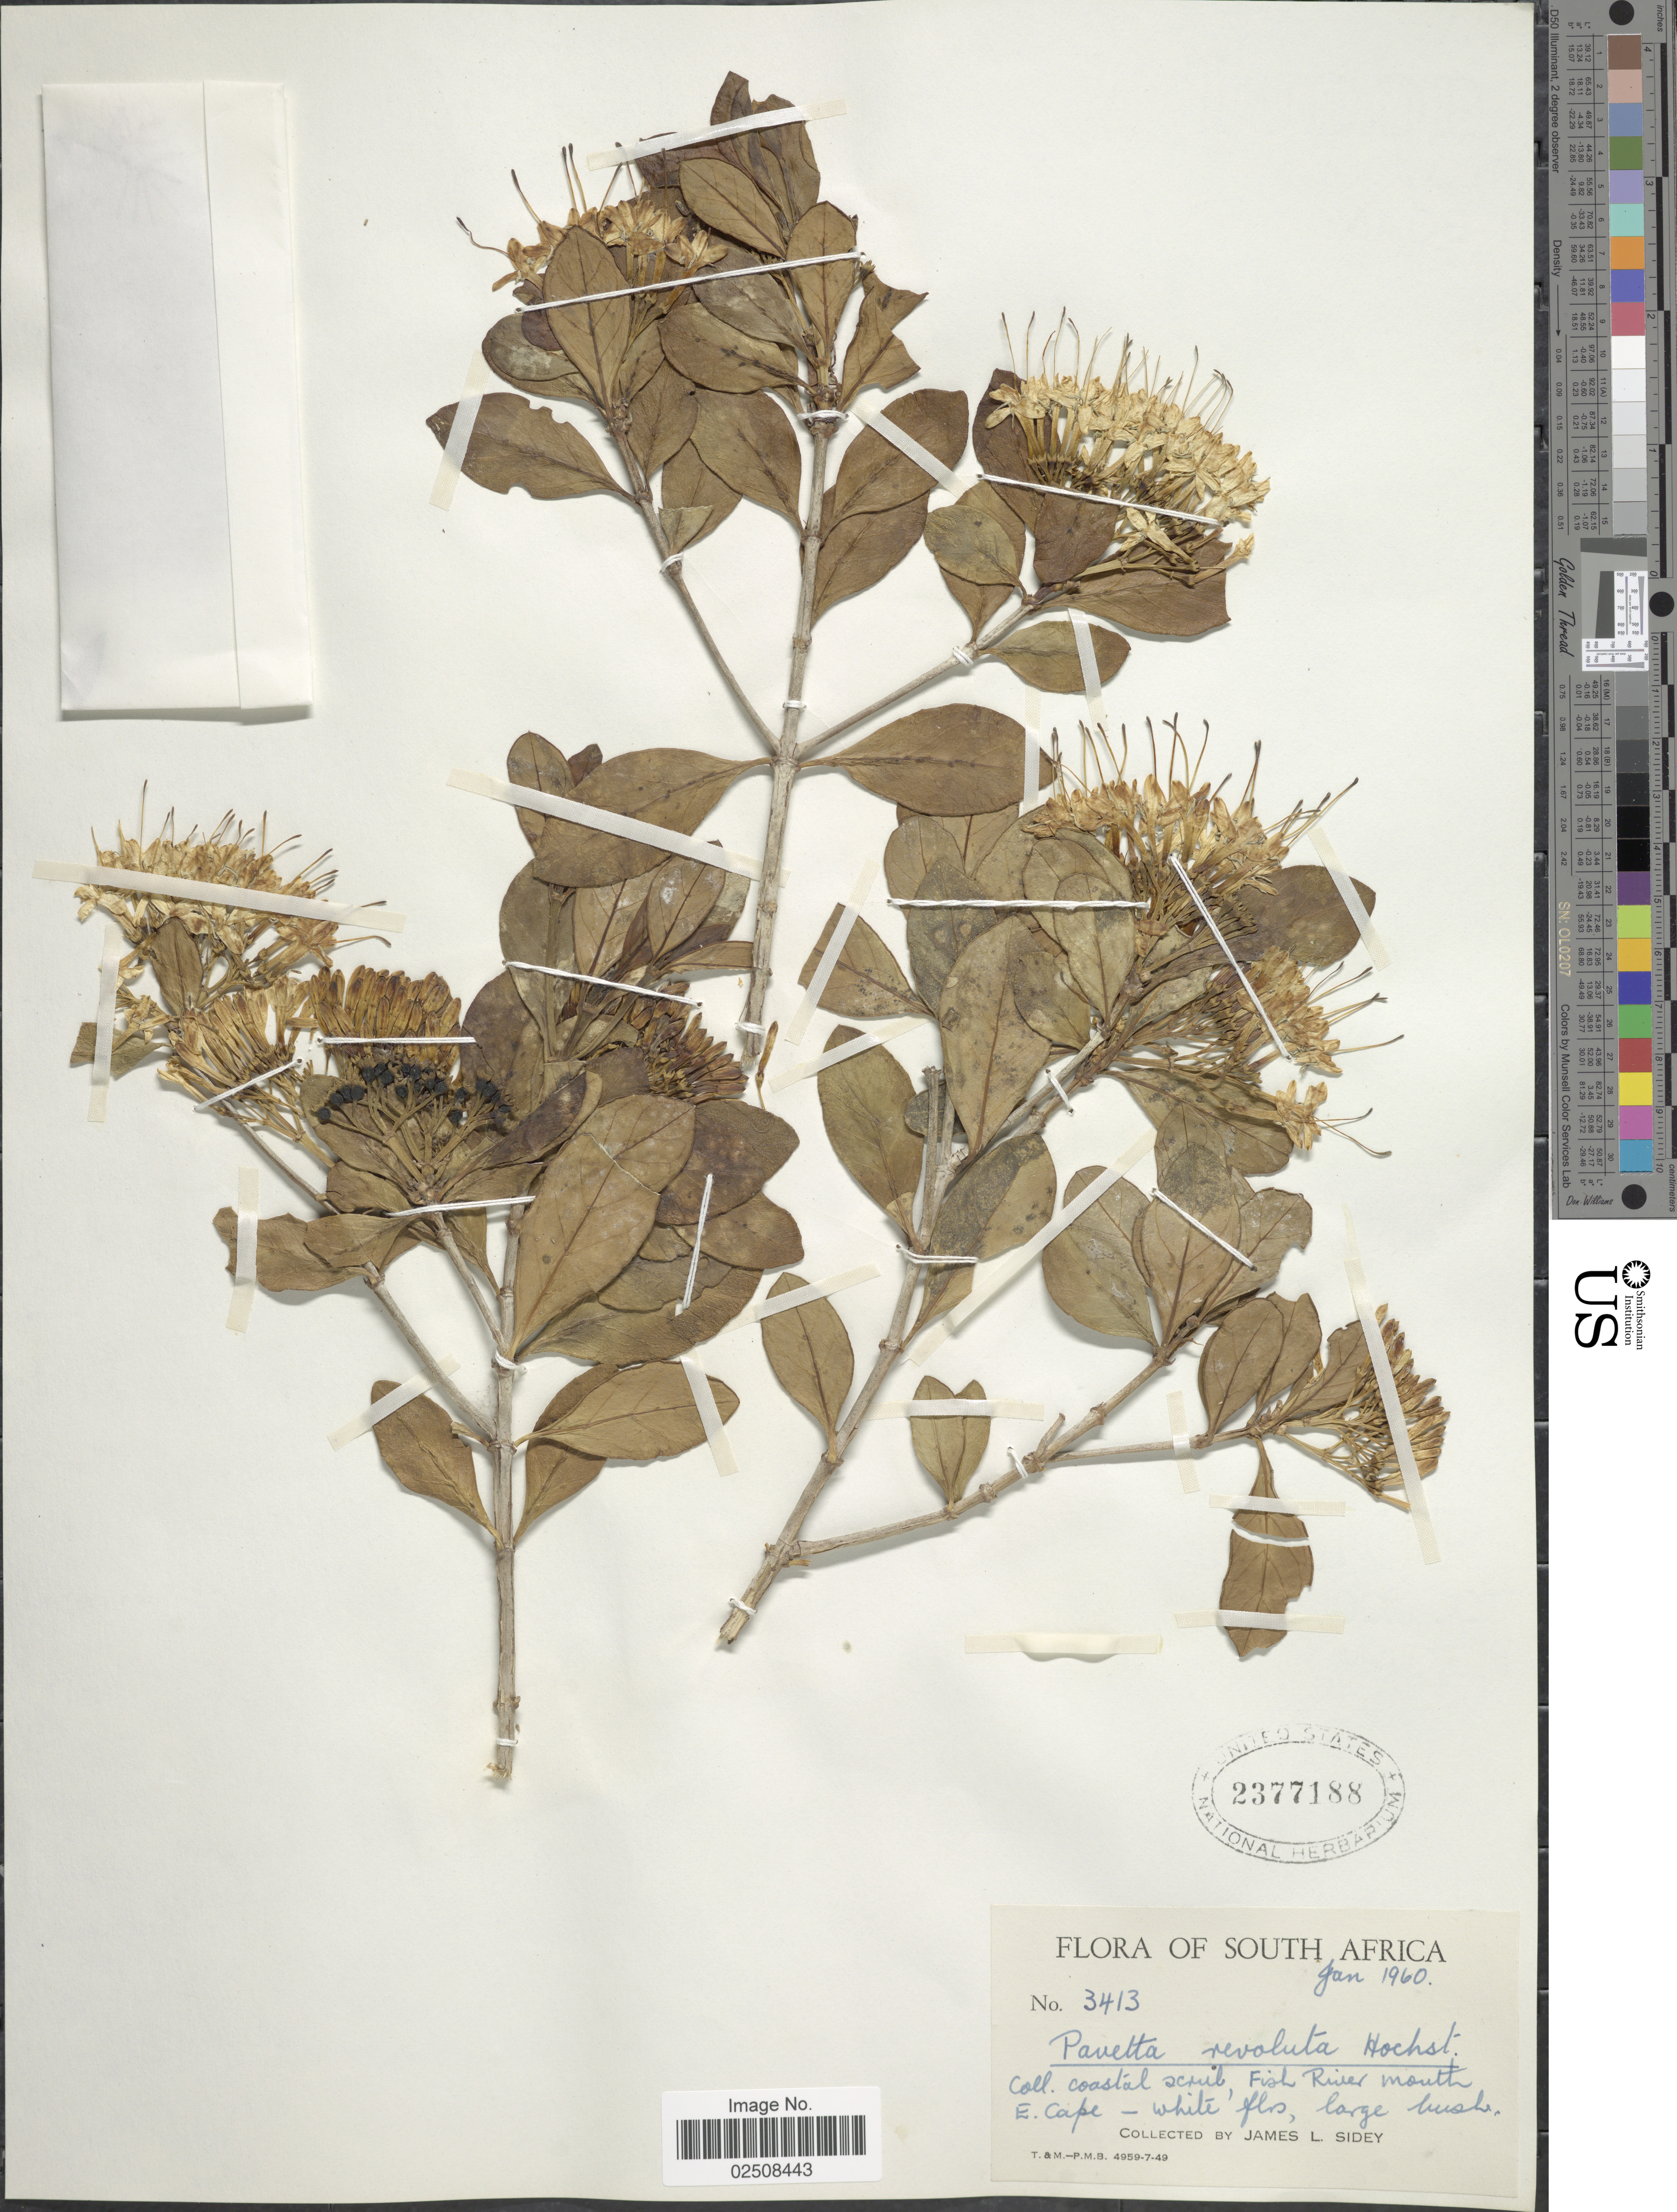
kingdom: Plantae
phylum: Tracheophyta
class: Magnoliopsida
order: Gentianales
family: Rubiaceae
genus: Pavetta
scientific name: Pavetta revoluta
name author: Hochst.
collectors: J. L. Sidey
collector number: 3413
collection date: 1960-01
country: South Africa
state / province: Eastern Cape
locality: Coastal scrub, Fish River Mouth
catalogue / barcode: US 2377188